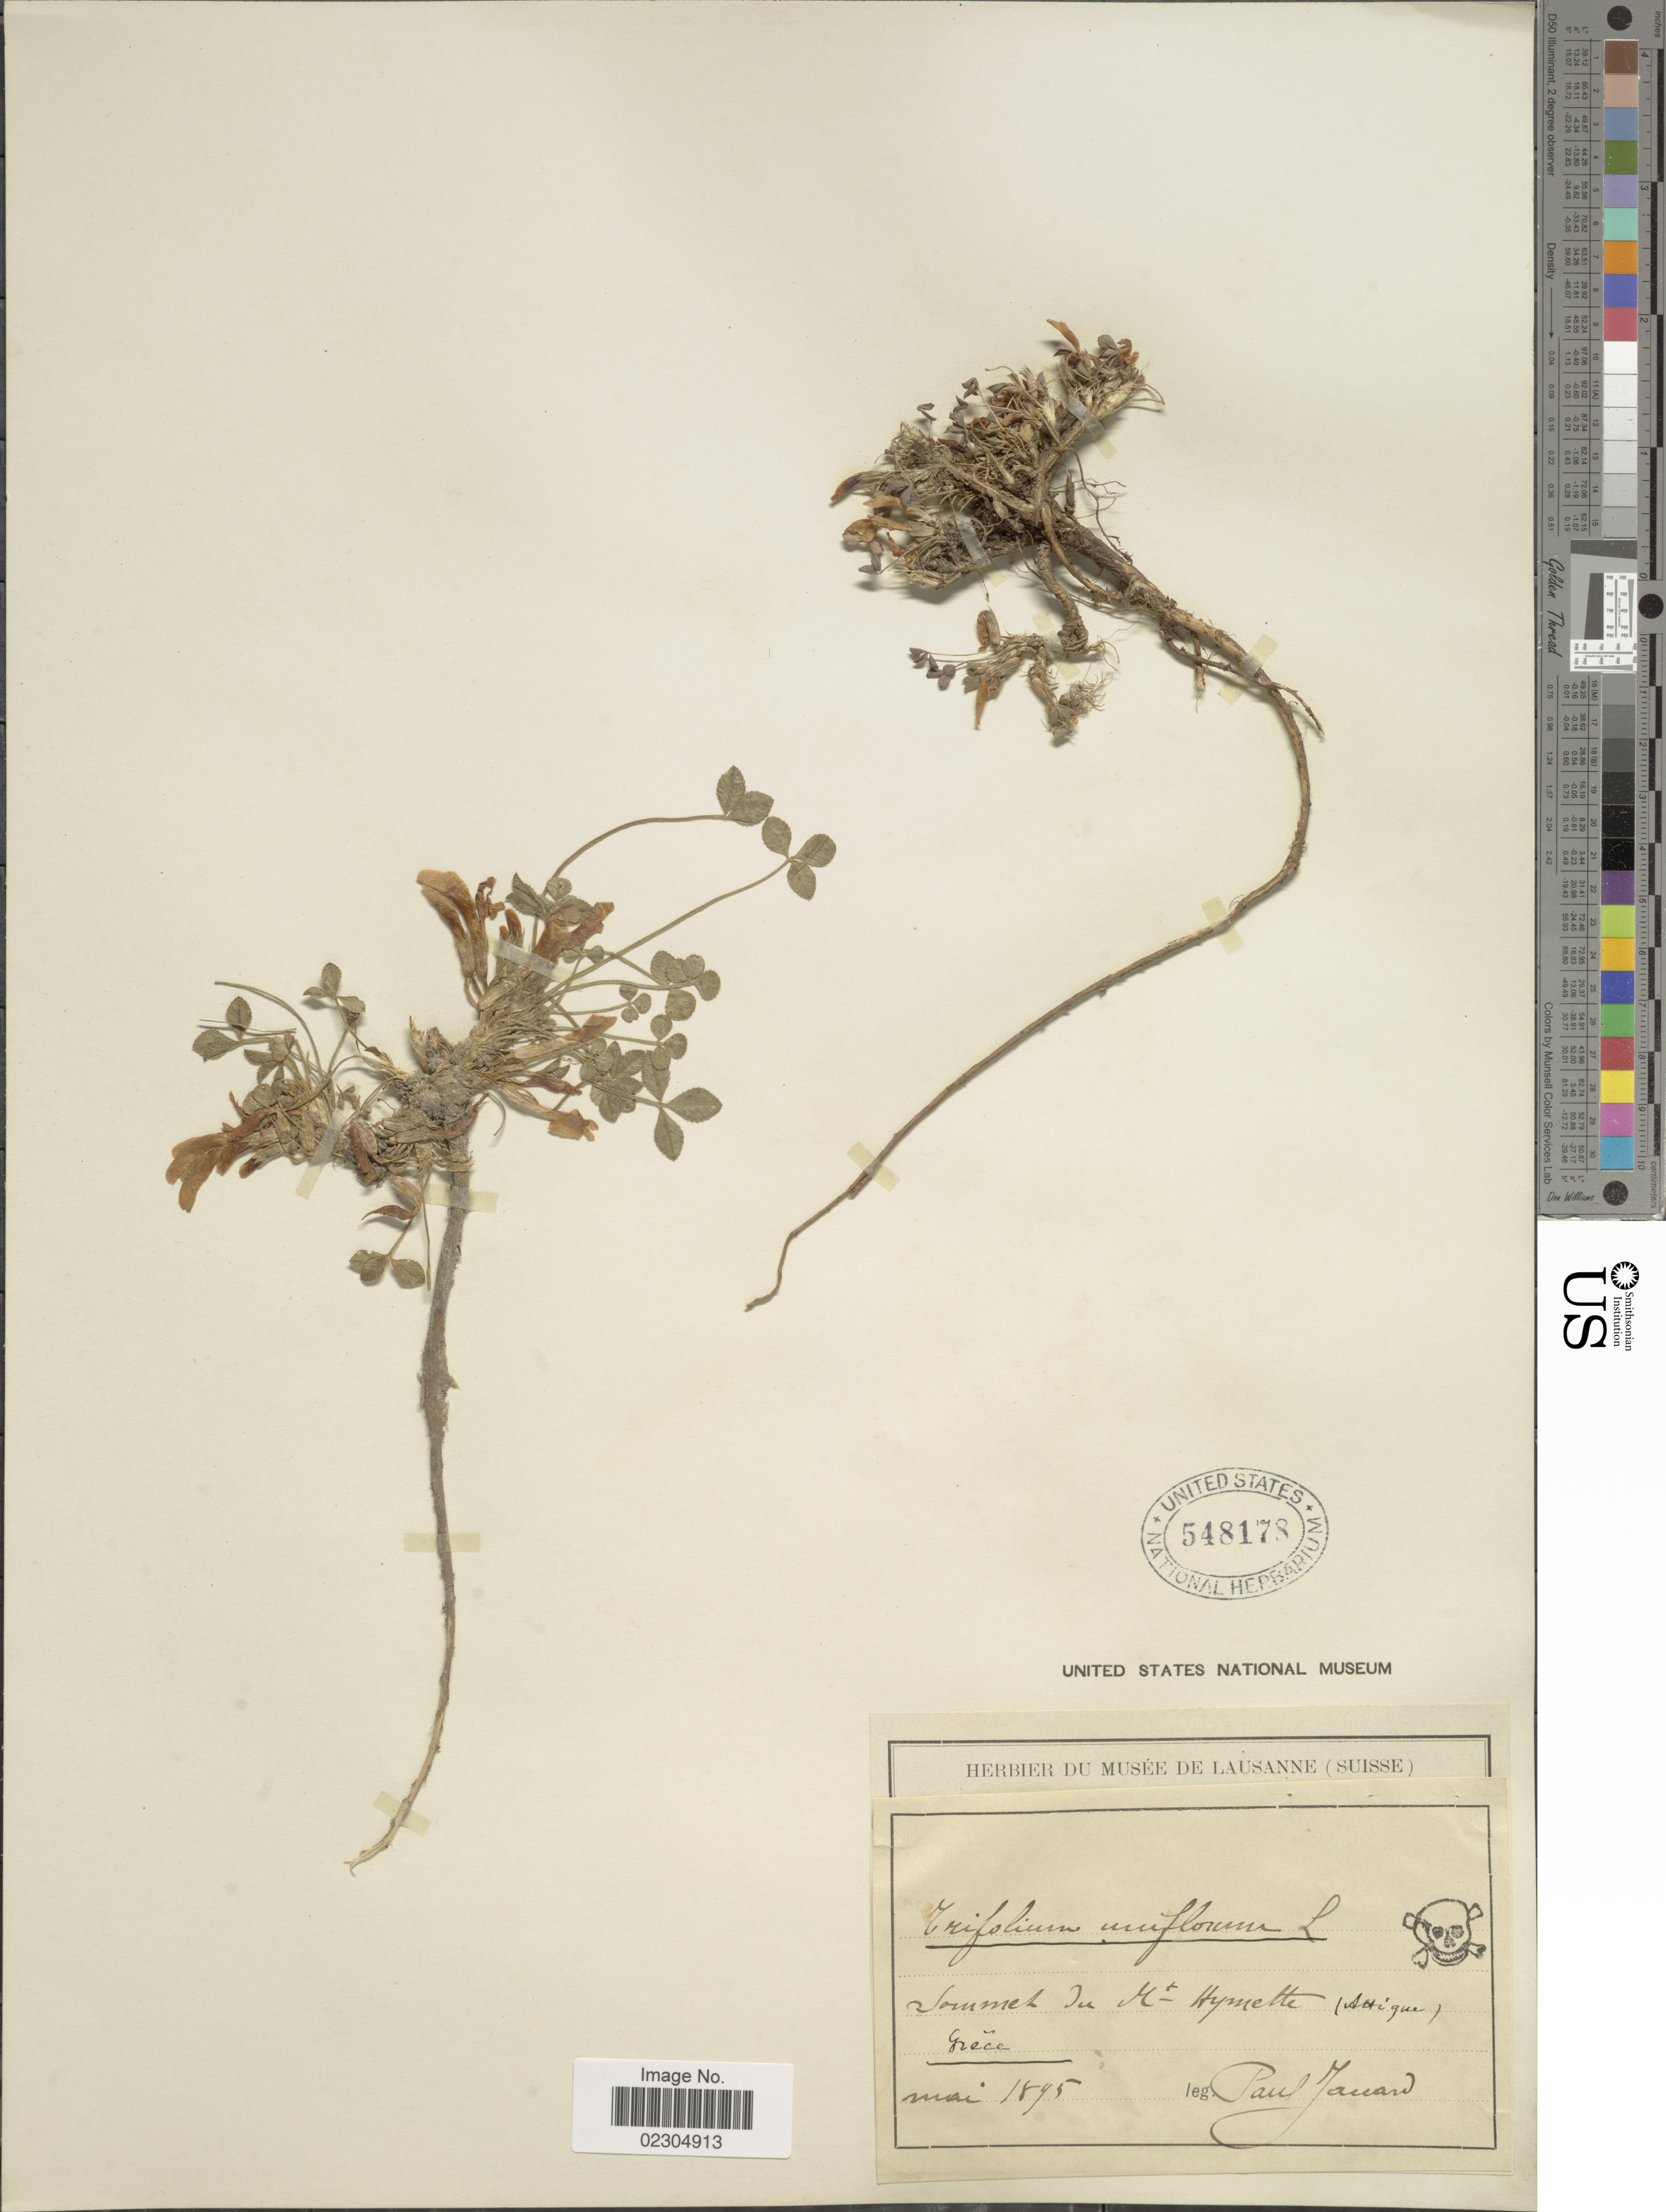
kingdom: Plantae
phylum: Tracheophyta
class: Magnoliopsida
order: Fabales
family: Fabaceae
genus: Trifolium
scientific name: Trifolium uniflorum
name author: L.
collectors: Jaccard, P.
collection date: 1895-05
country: Greece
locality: Joummett Ju Mt. Hymette ( Astigue). Grece.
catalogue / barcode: US 548178